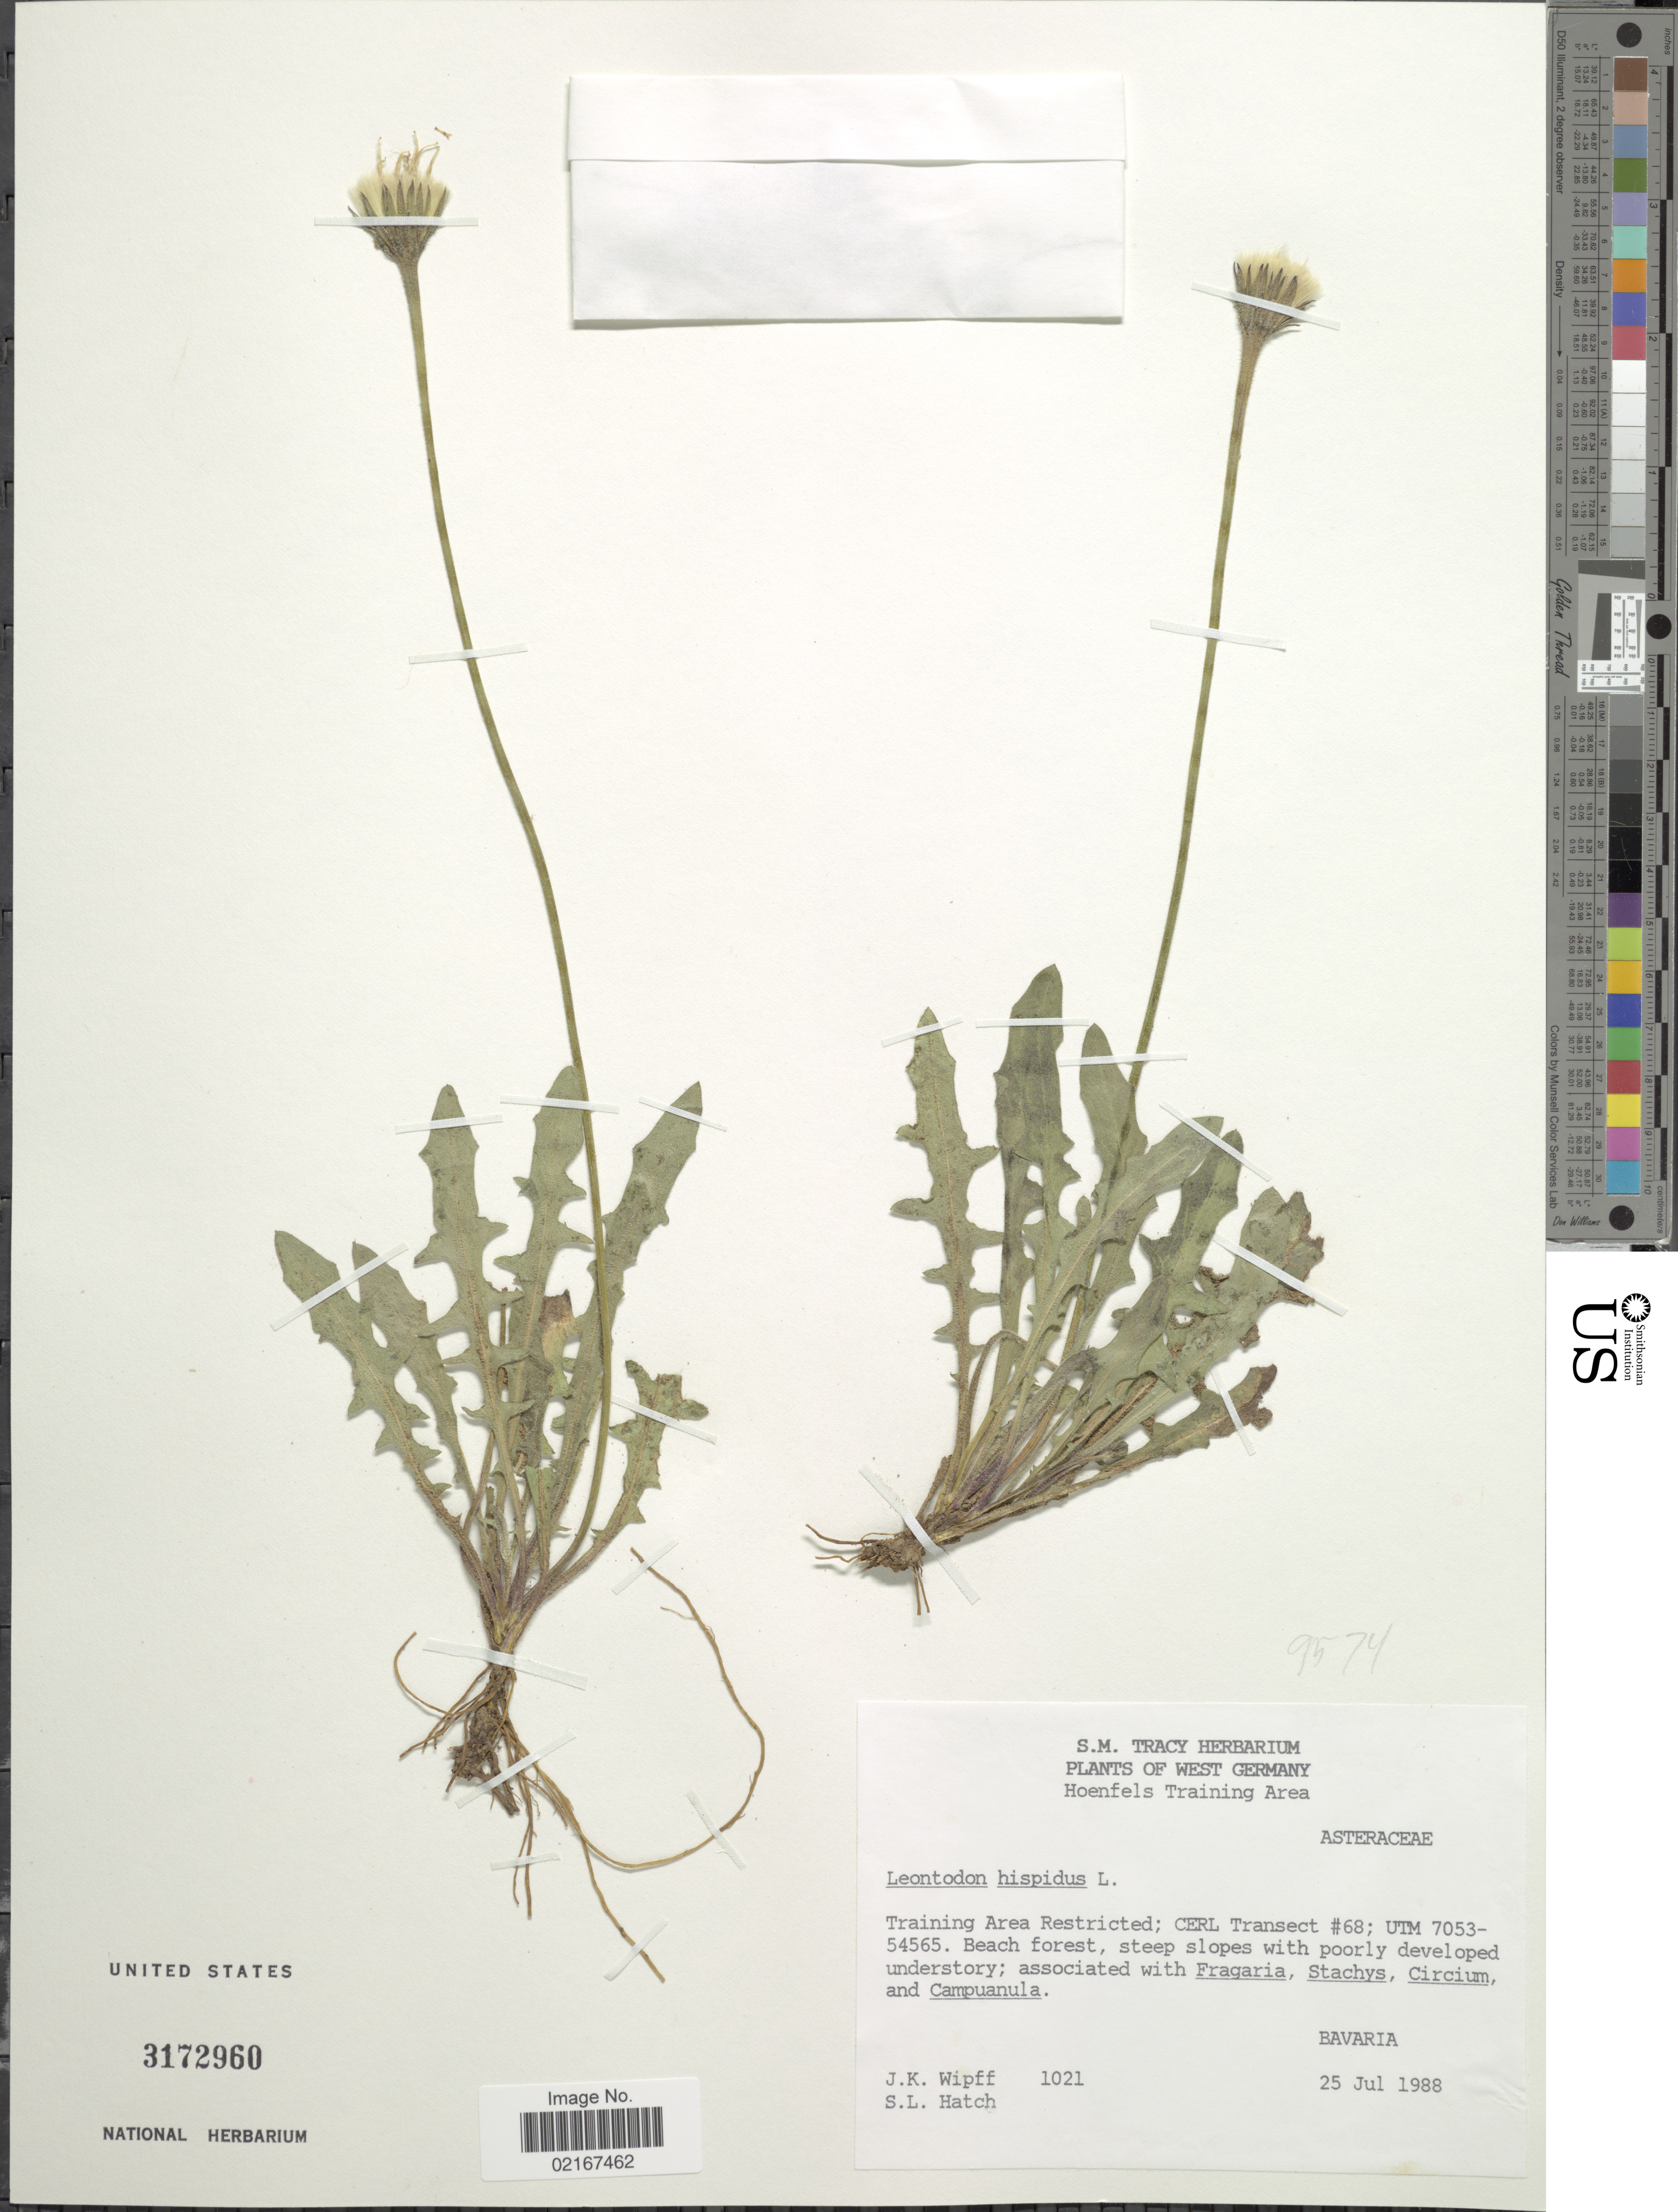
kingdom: Plantae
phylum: Tracheophyta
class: Magnoliopsida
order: Asterales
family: Asteraceae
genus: Leontodon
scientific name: Leontodon hispidus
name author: L.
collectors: J. K. Wipff & S. Hatch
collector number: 1021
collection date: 1988-07-25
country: Germany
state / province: Bayern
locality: West Germany, Hoenfels Training Area, Training Area Restricted, CERL Transect # 68, UTM 7053-54565, Bavaria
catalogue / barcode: US 3172960